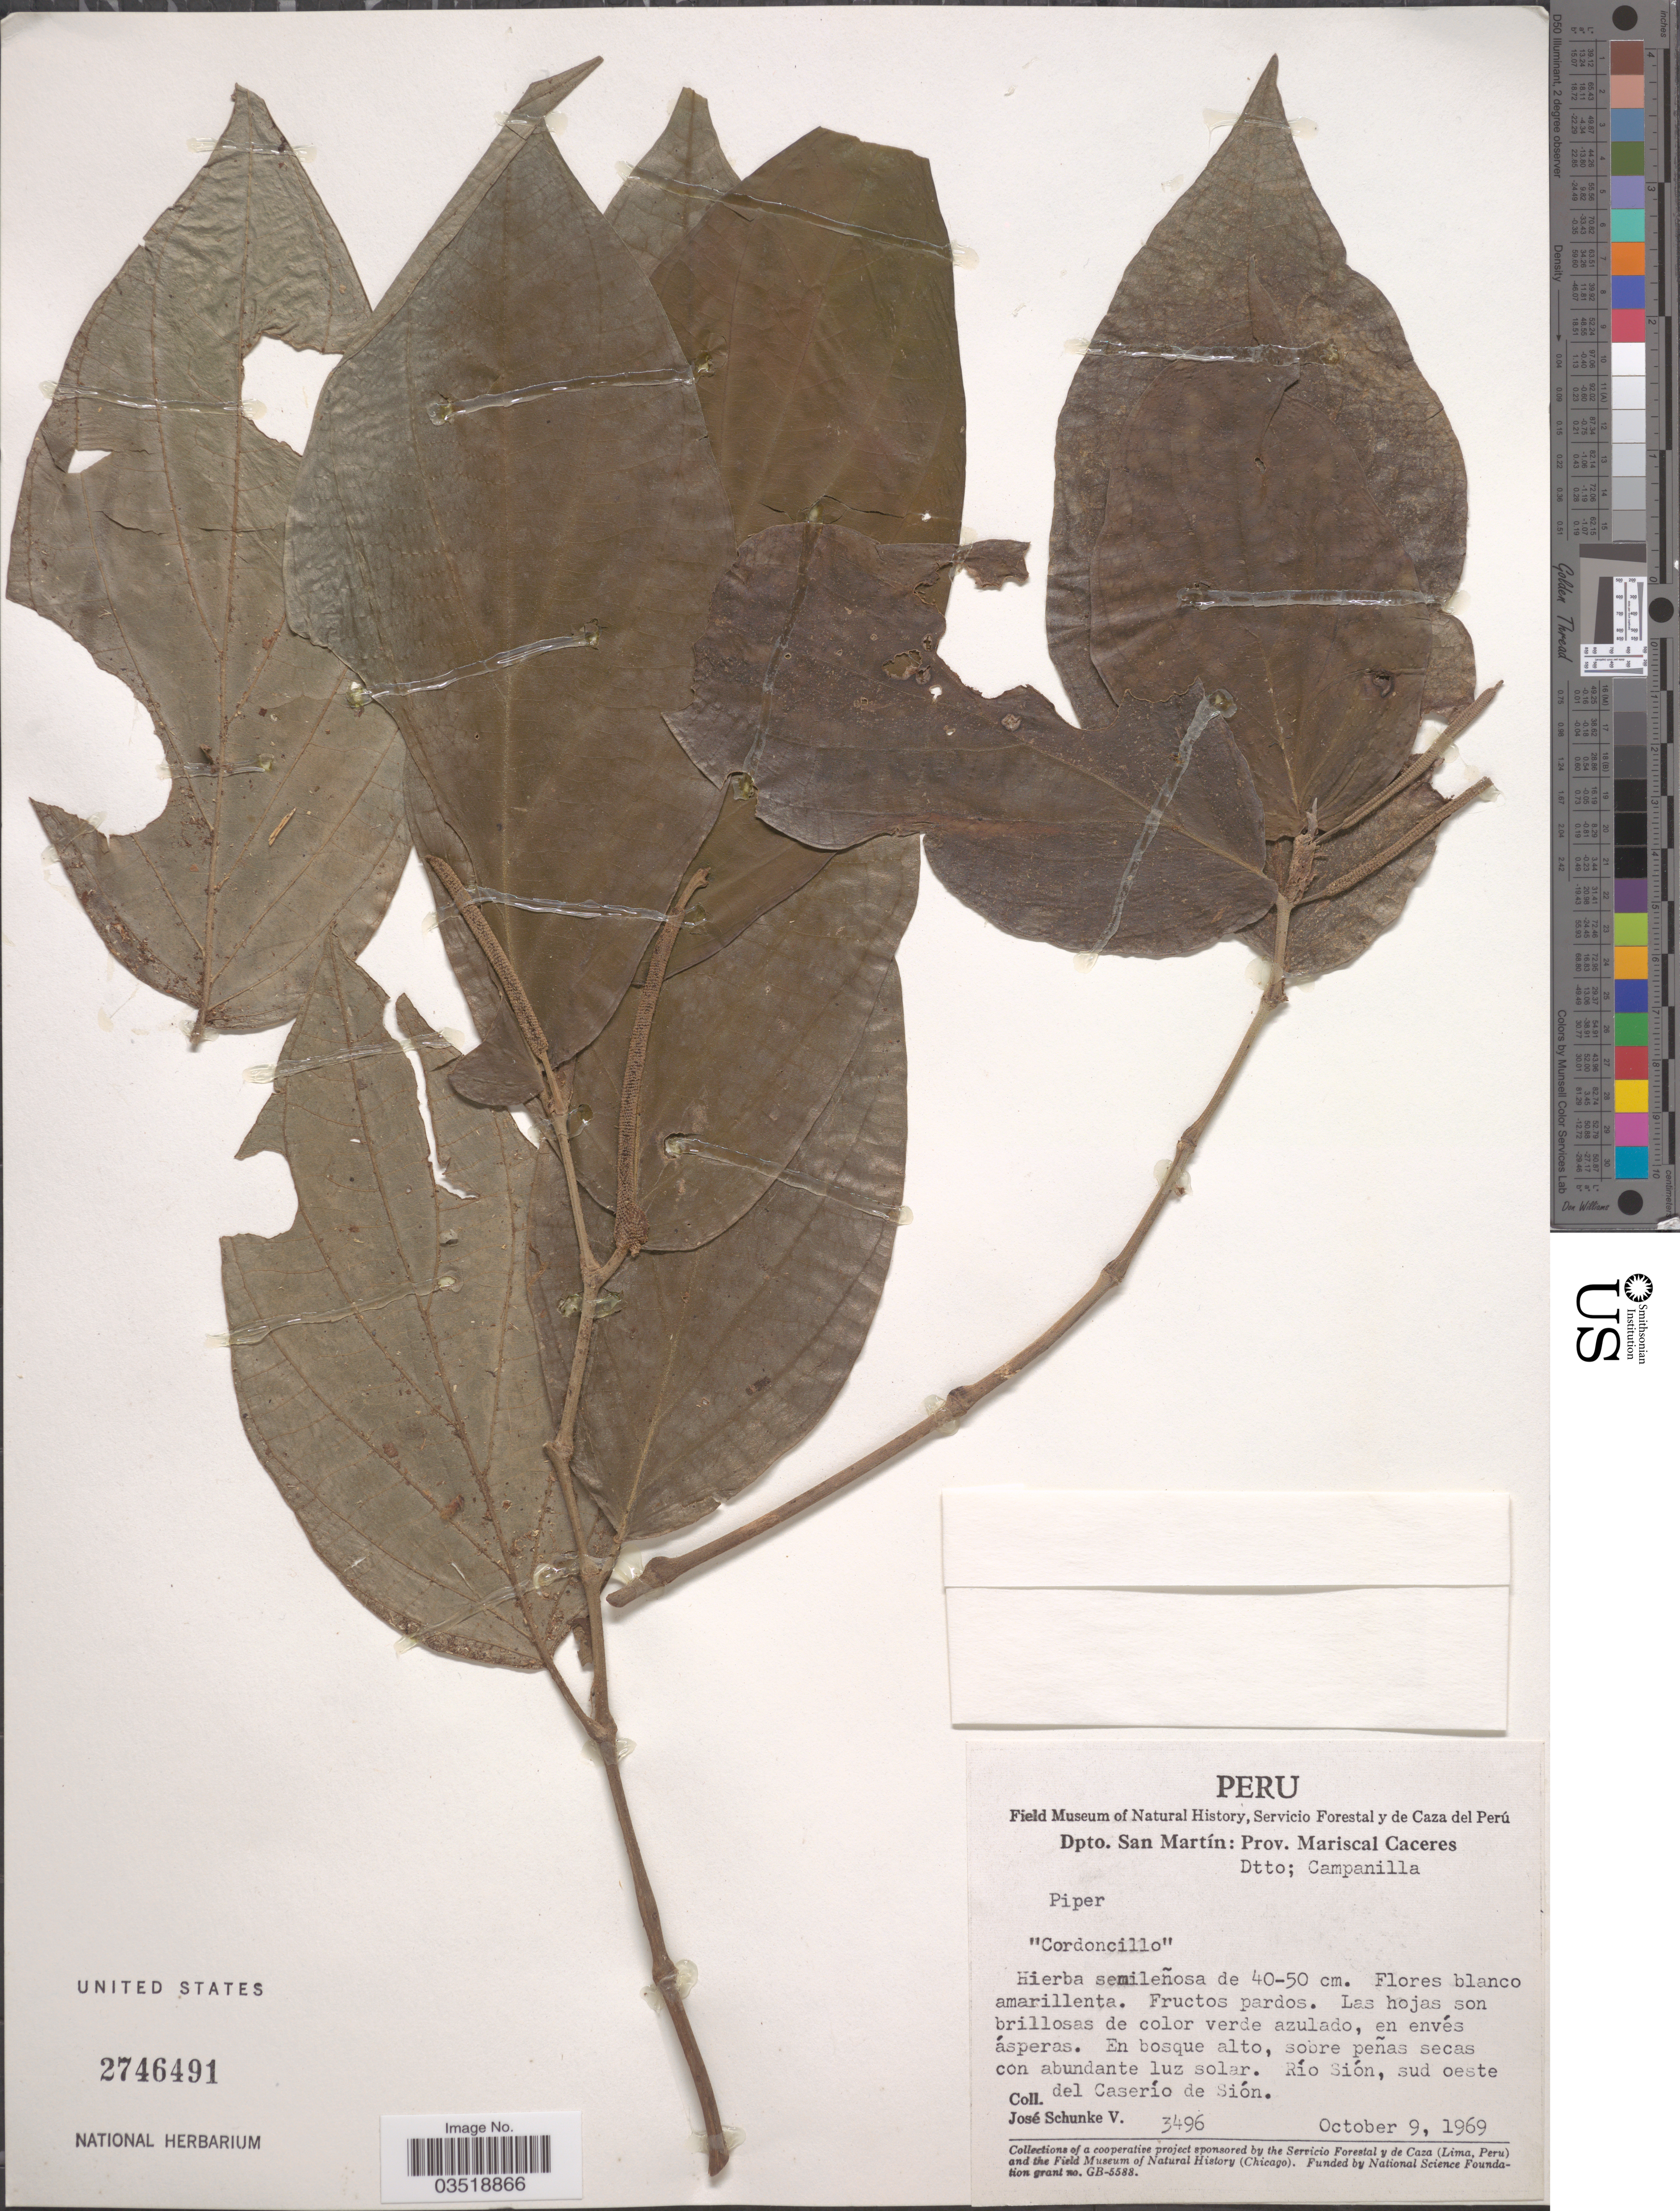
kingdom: Plantae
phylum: Tracheophyta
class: Magnoliopsida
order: Piperales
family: Piperaceae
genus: Piper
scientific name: Piper sp.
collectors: J. Schunke Vigo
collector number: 3496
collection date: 1969-10-09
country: Peru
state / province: San Martín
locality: Dpto. San Martín: Prov. mariscal Caceres. Dtto; Campanilla. En bosque alto, sobre peñas secas con abundante luz solar. Río Sión, sud oeste del Caserío de Sión.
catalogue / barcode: US 2746491